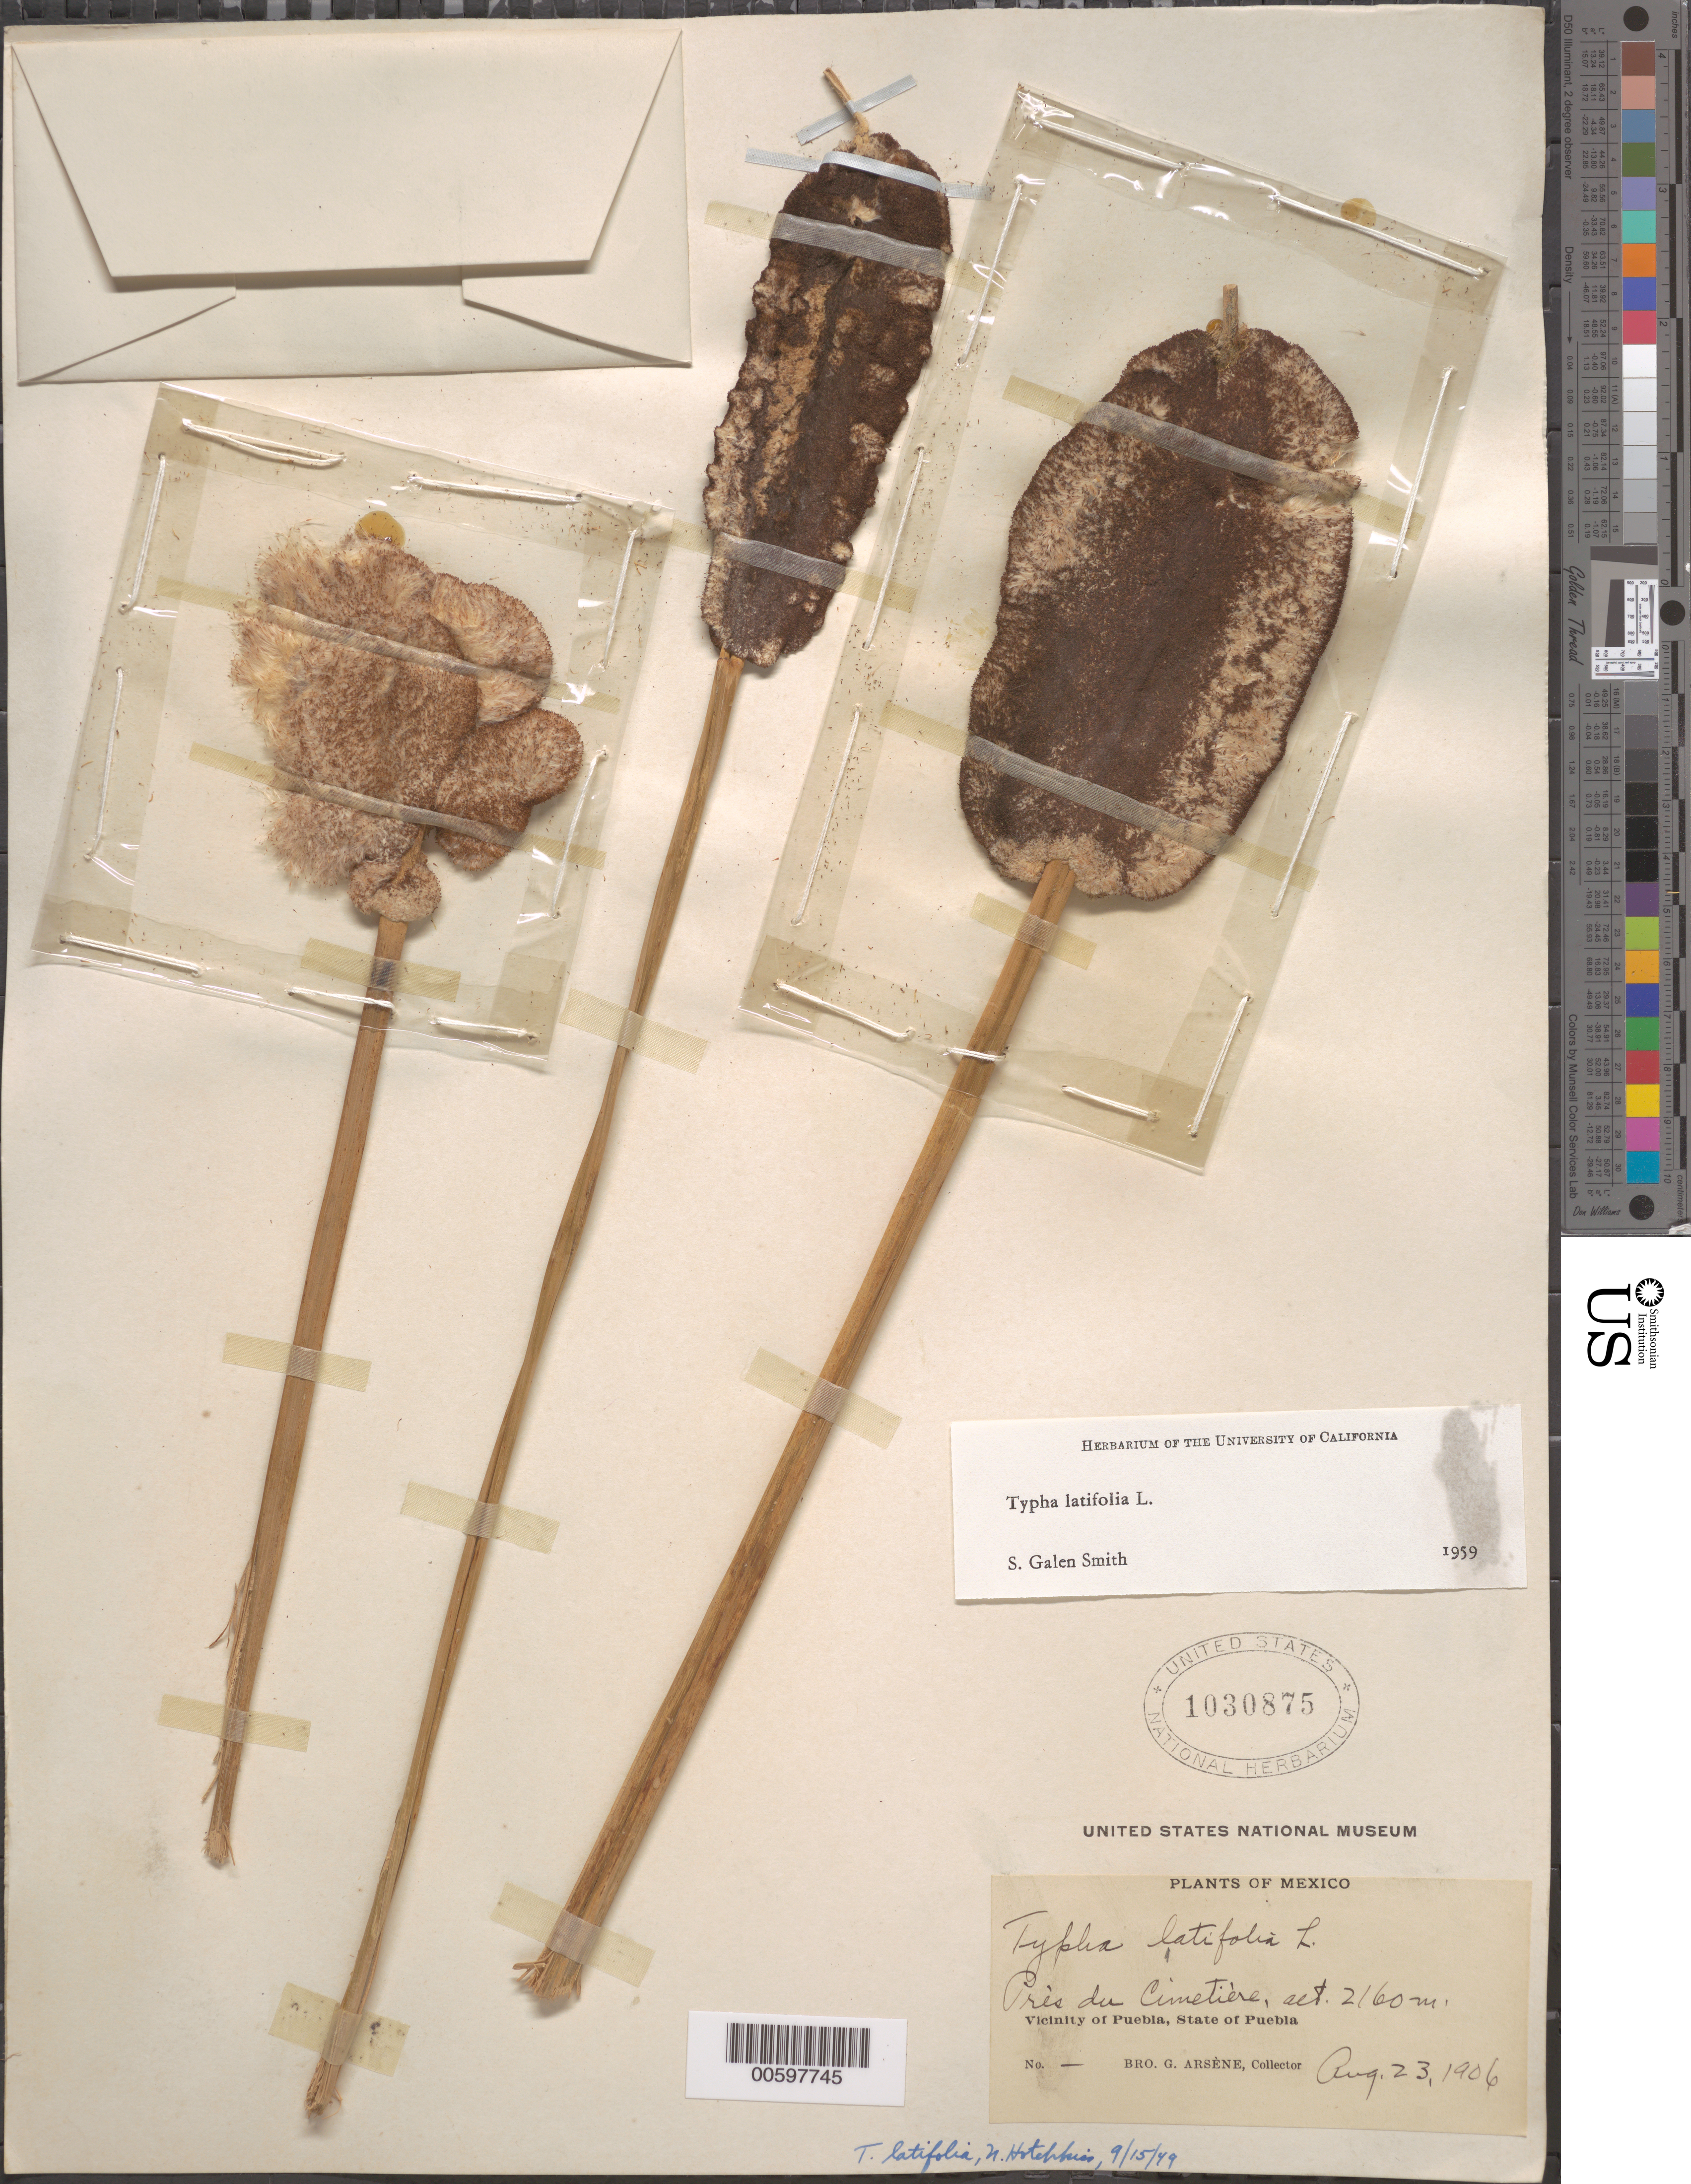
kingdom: Plantae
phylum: Tracheophyta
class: Liliopsida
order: Poales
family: Typhaceae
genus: Typha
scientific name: Typha latifolia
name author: L.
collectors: Bro. G. Arsène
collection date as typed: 23 Aug 1906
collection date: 1906-08-23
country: Mexico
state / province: Puebla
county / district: Puebla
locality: Puebla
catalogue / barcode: US 1030875